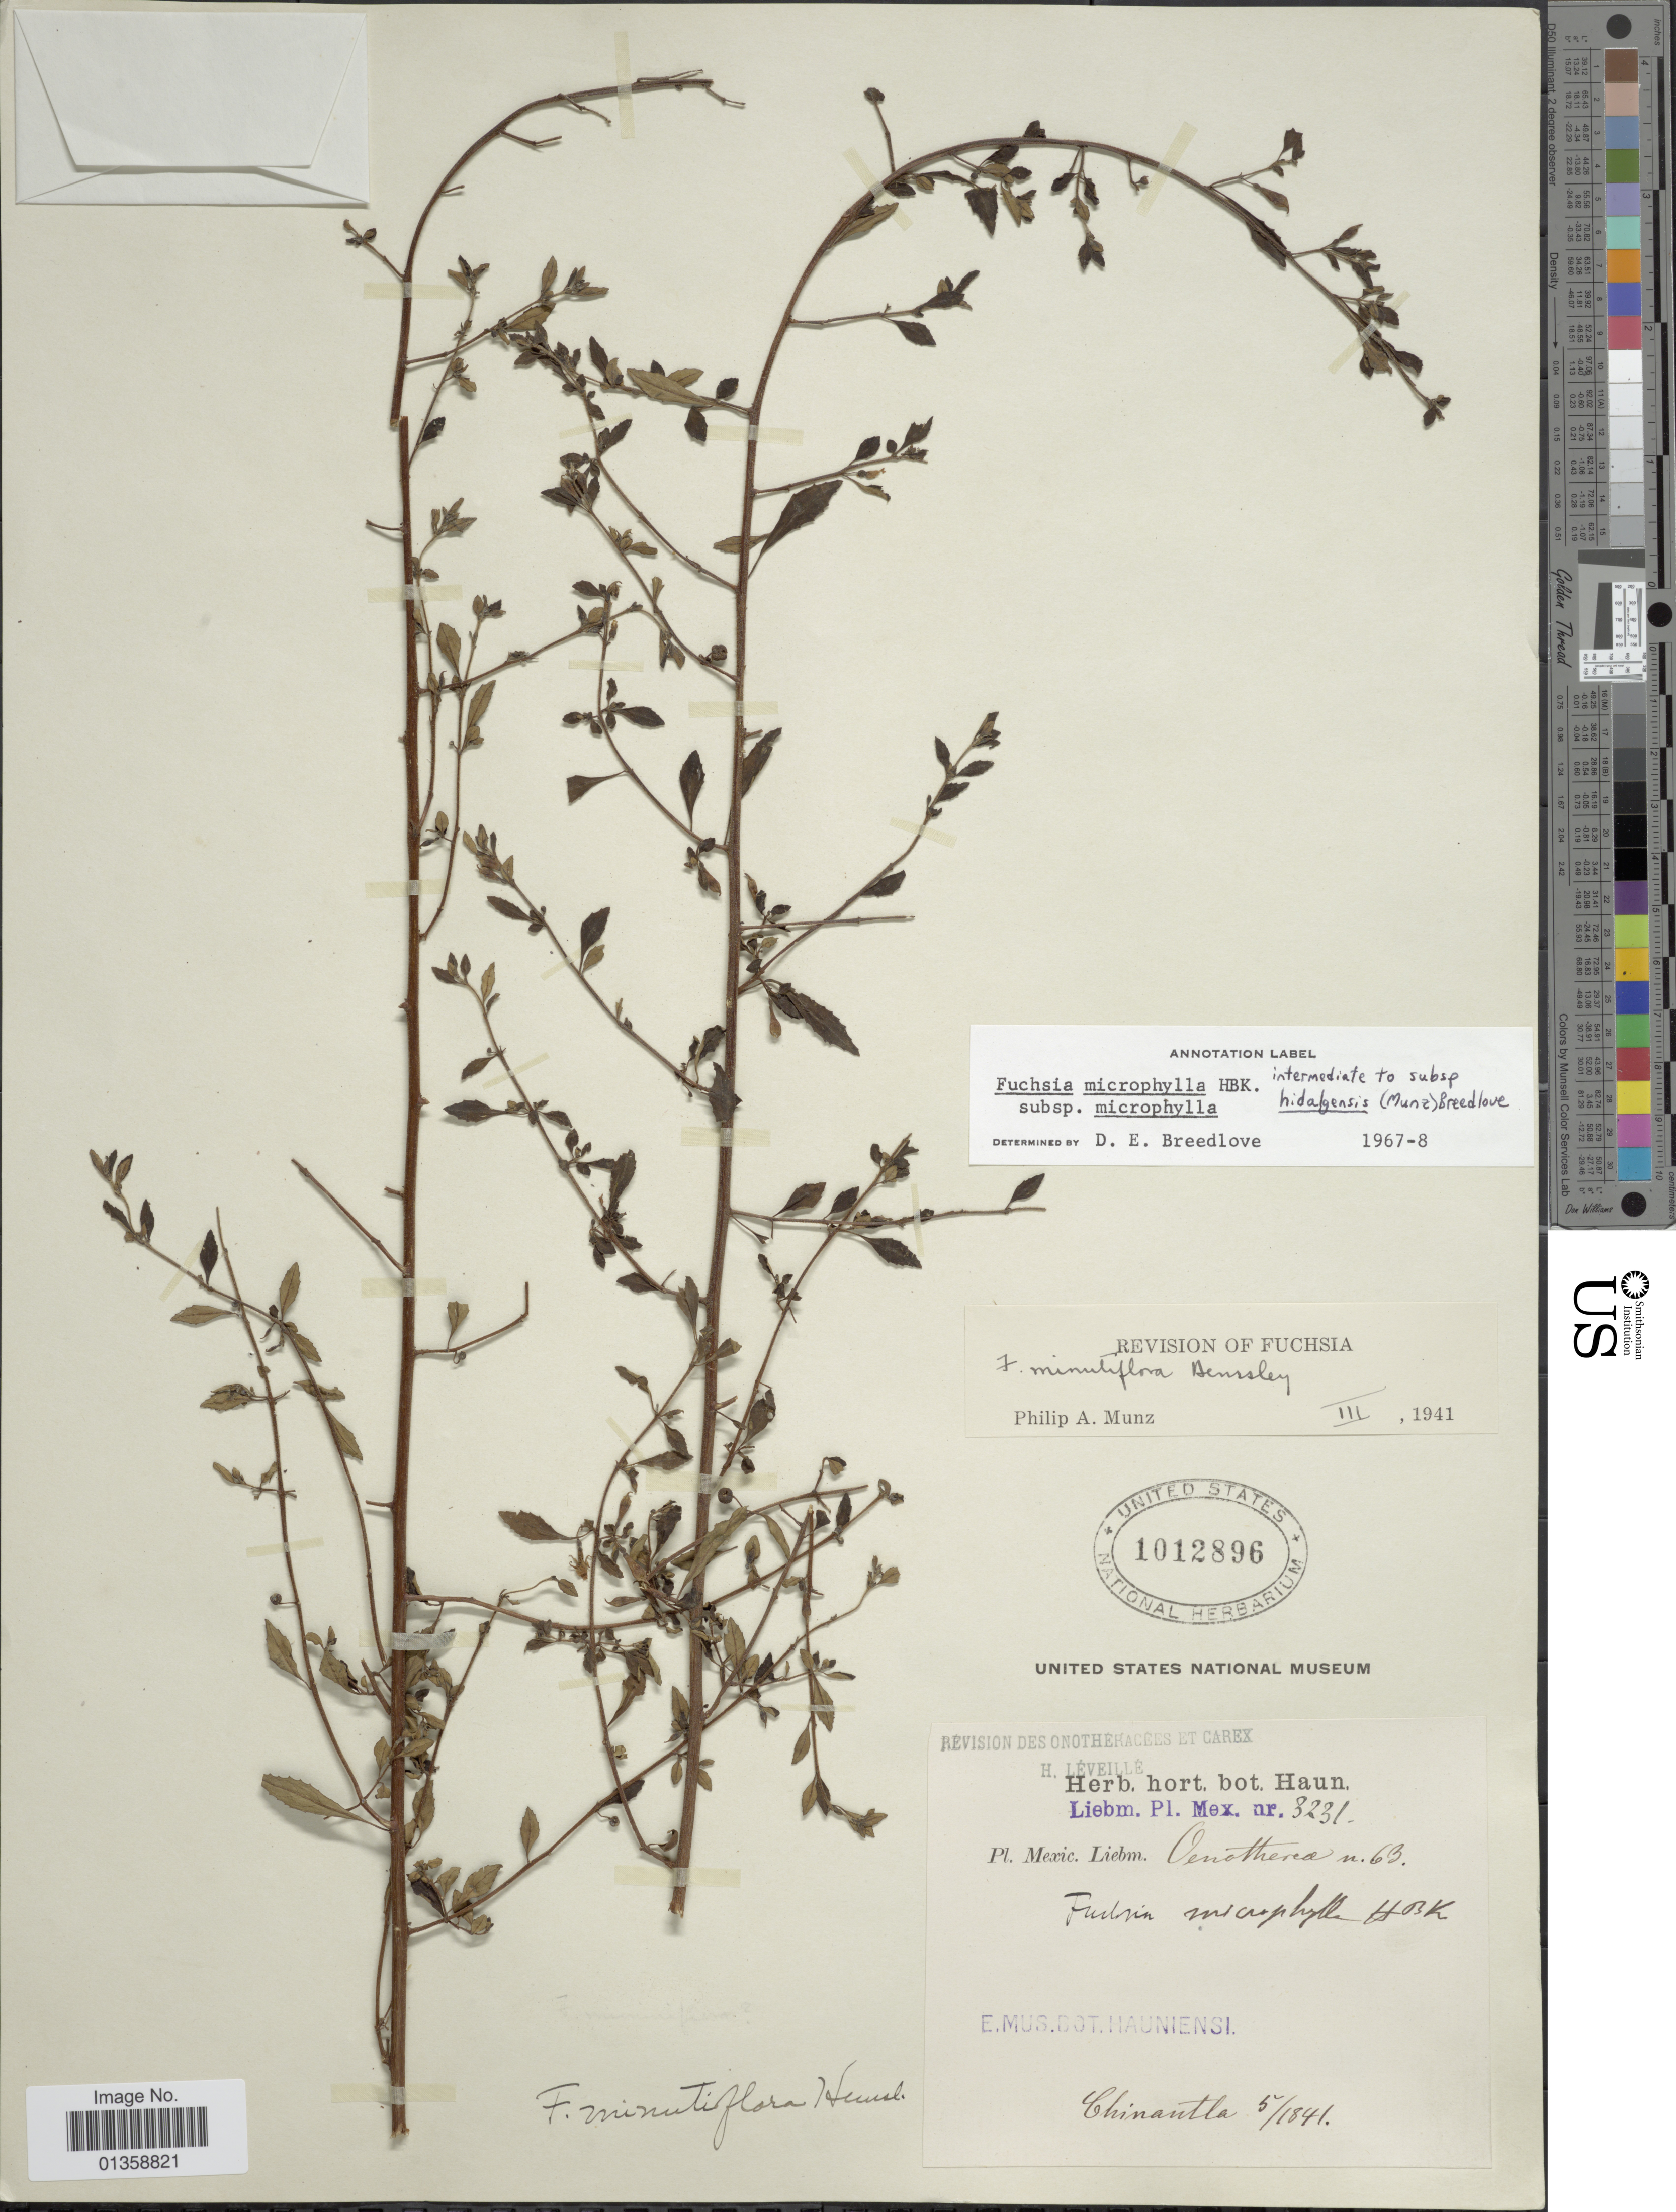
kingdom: Plantae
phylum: Tracheophyta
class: Magnoliopsida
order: Myrtales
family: Onagraceae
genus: Fuchsia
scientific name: Fuchsia microphylla subsp. microphylla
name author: Kunth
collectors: Liebmann, --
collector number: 3231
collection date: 1841-05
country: Mexico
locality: Chinantla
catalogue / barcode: US 1012896